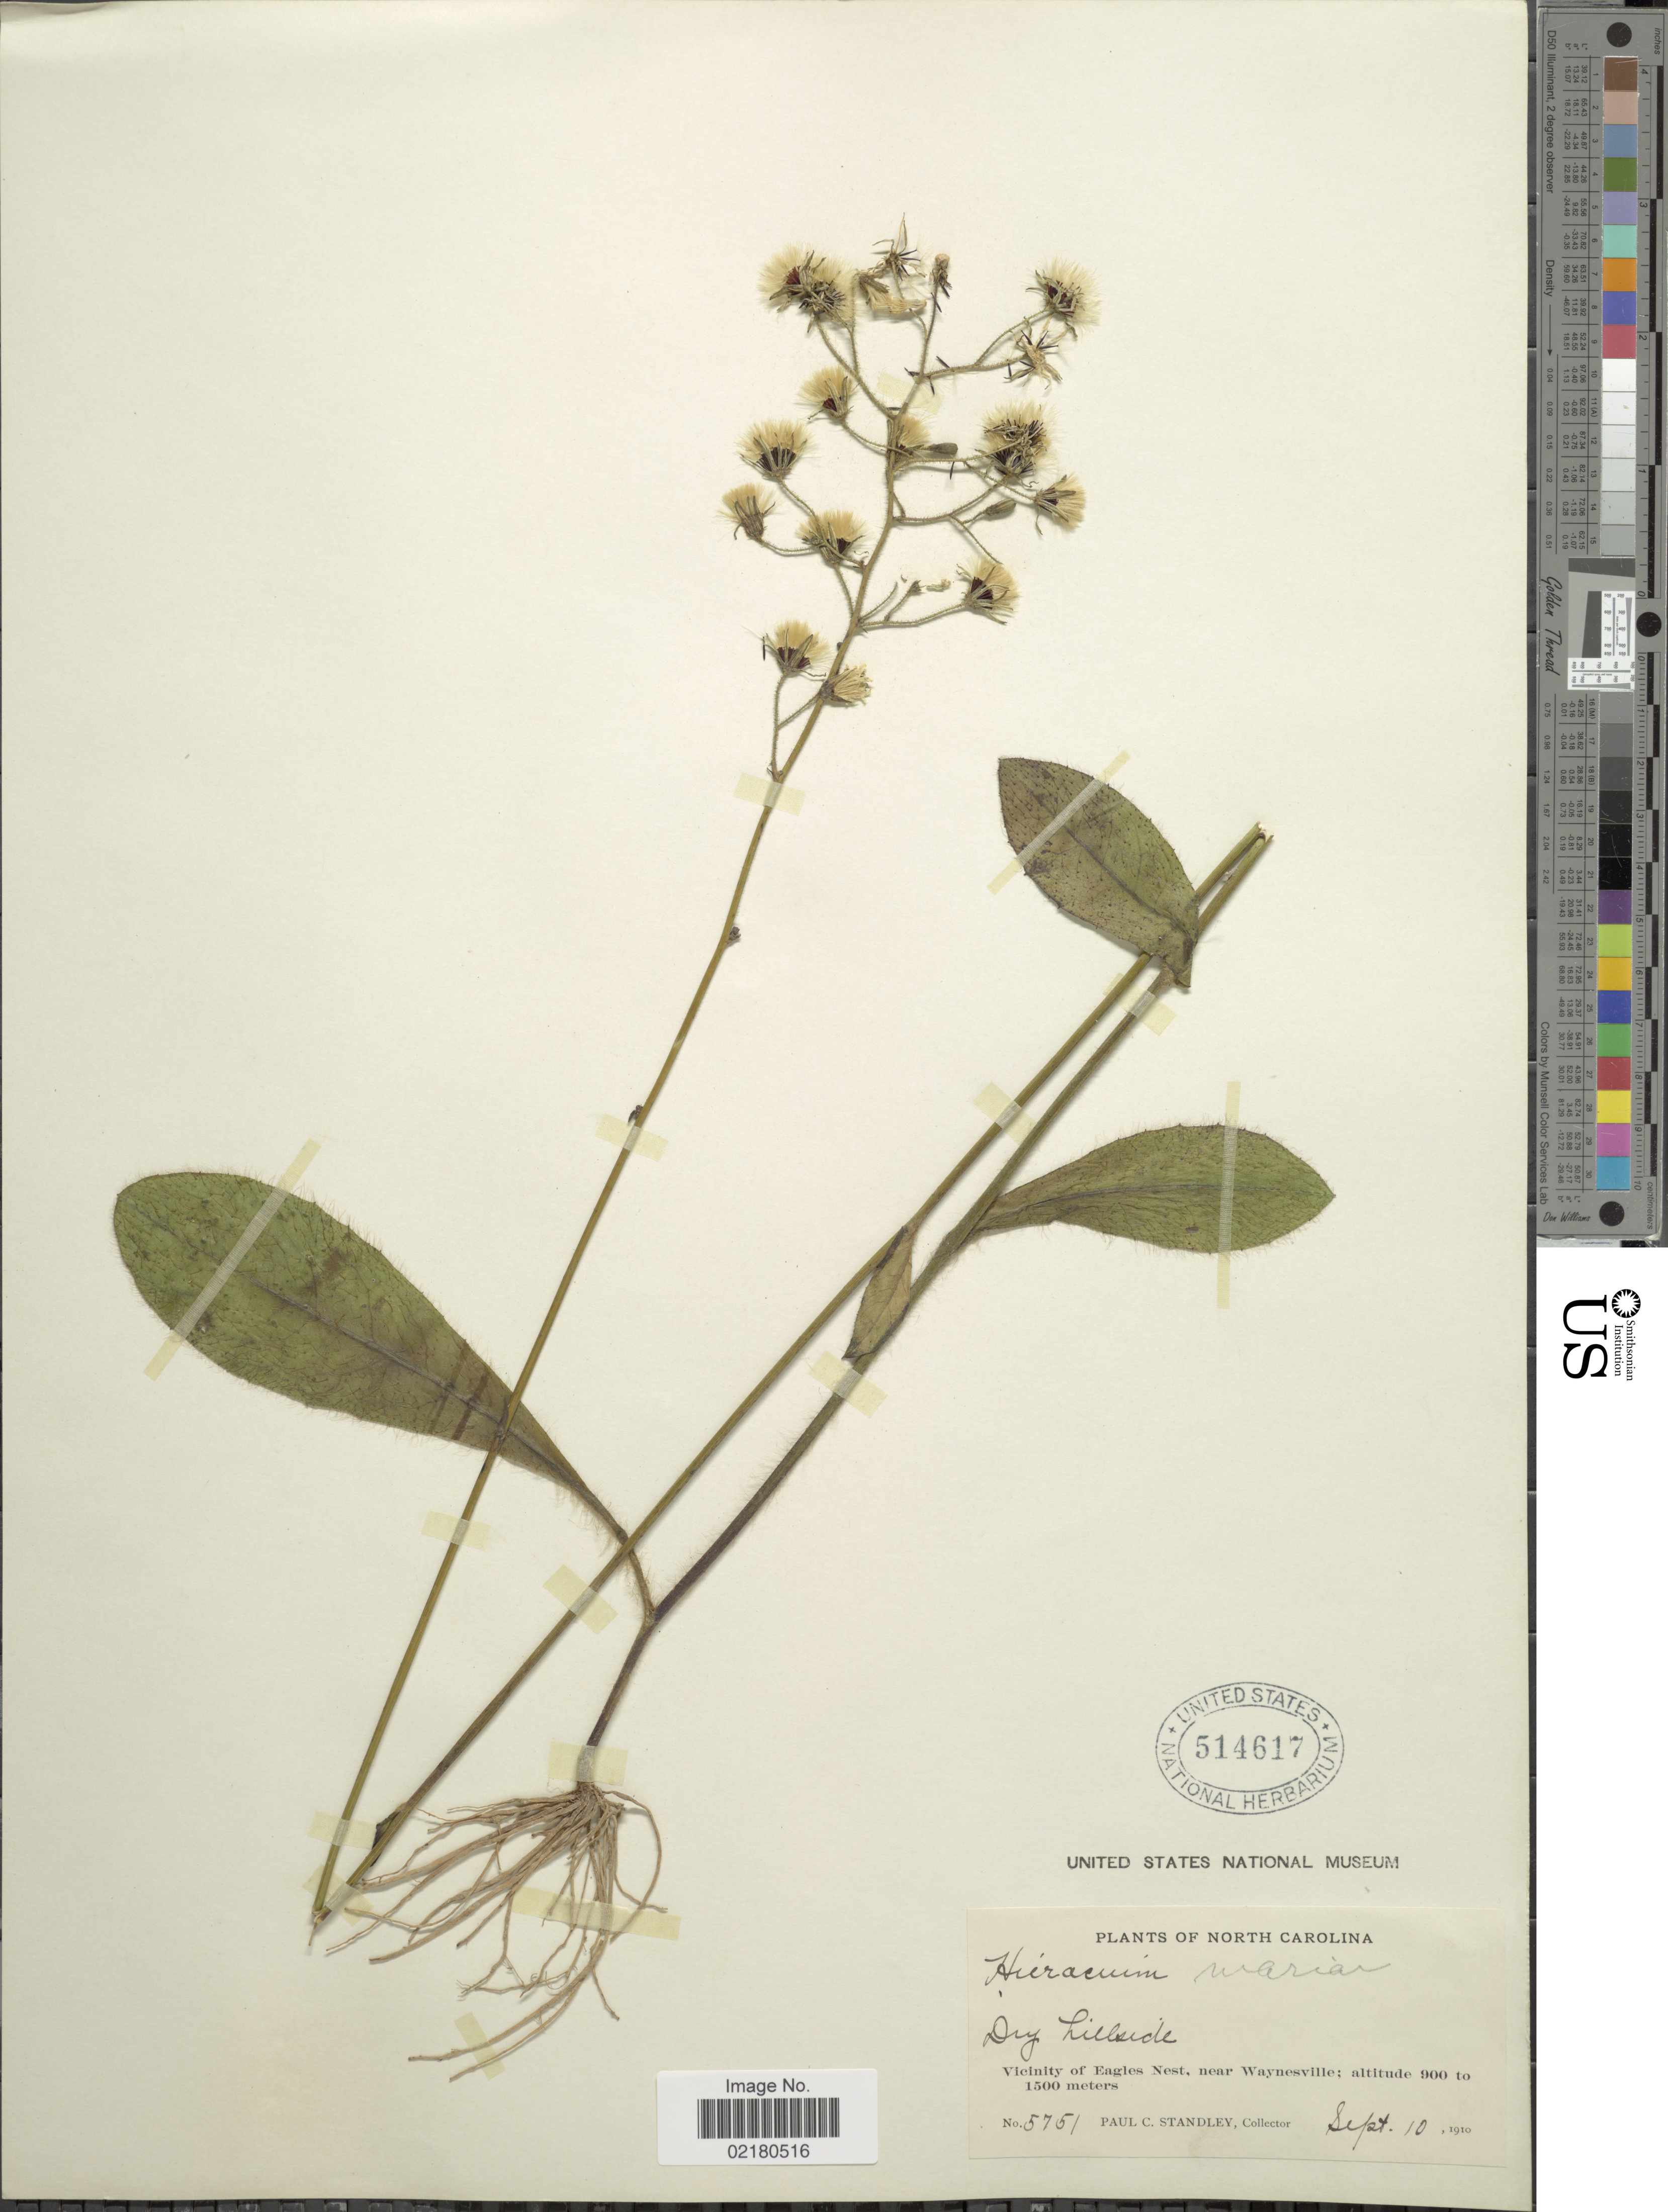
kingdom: Plantae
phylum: Tracheophyta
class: Magnoliopsida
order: Asterales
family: Asteraceae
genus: Hieracium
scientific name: Hieracium marianum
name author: Willd.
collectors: P. C. Standley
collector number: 5751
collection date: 1910-09-10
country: United States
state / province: North Carolina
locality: Dry hillside, Vicinity of Eagels Nest, near Waynesville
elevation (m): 900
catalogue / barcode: US 514617